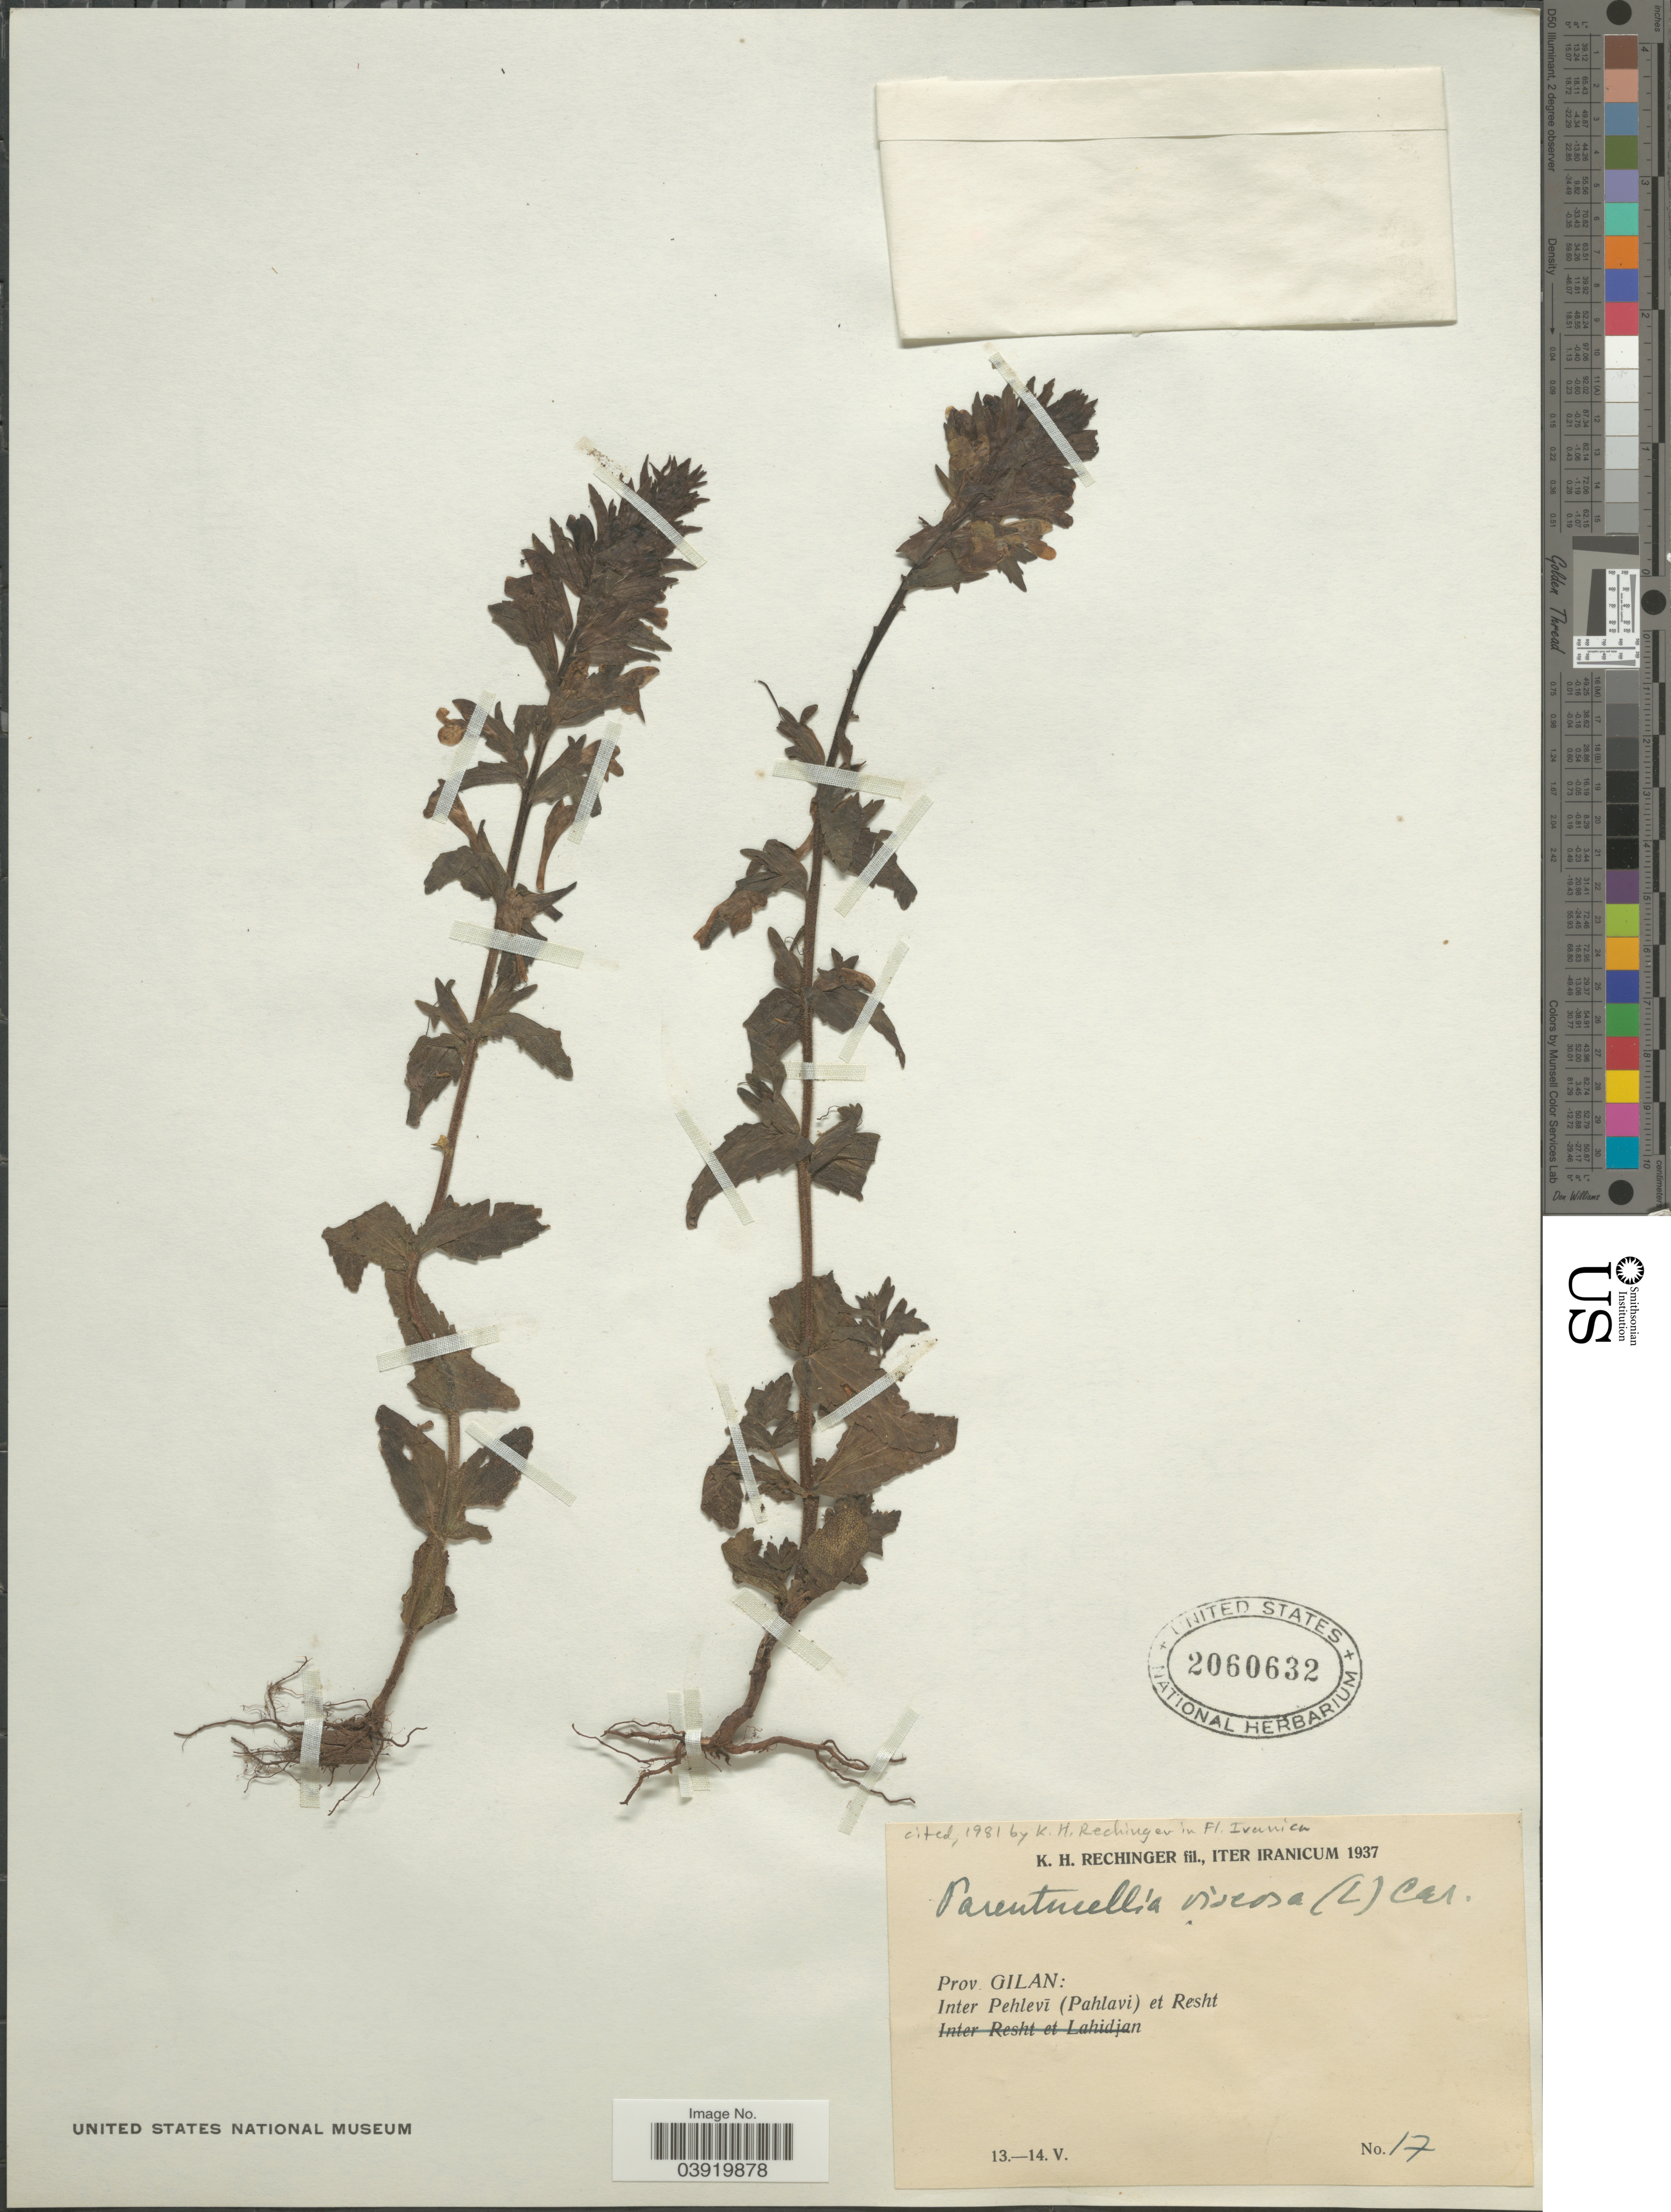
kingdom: Plantae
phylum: Tracheophyta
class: Magnoliopsida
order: Lamiales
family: Orobanchaceae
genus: Parentucellia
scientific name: Parentucellia viscosa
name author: (L.) Caruel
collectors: K. H. Rechinger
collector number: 17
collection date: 1937-05-13/1937-05-14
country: Iran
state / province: Gilan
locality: Inter Pehlevī (Pahlavi) et Resht.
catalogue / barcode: US 2060632